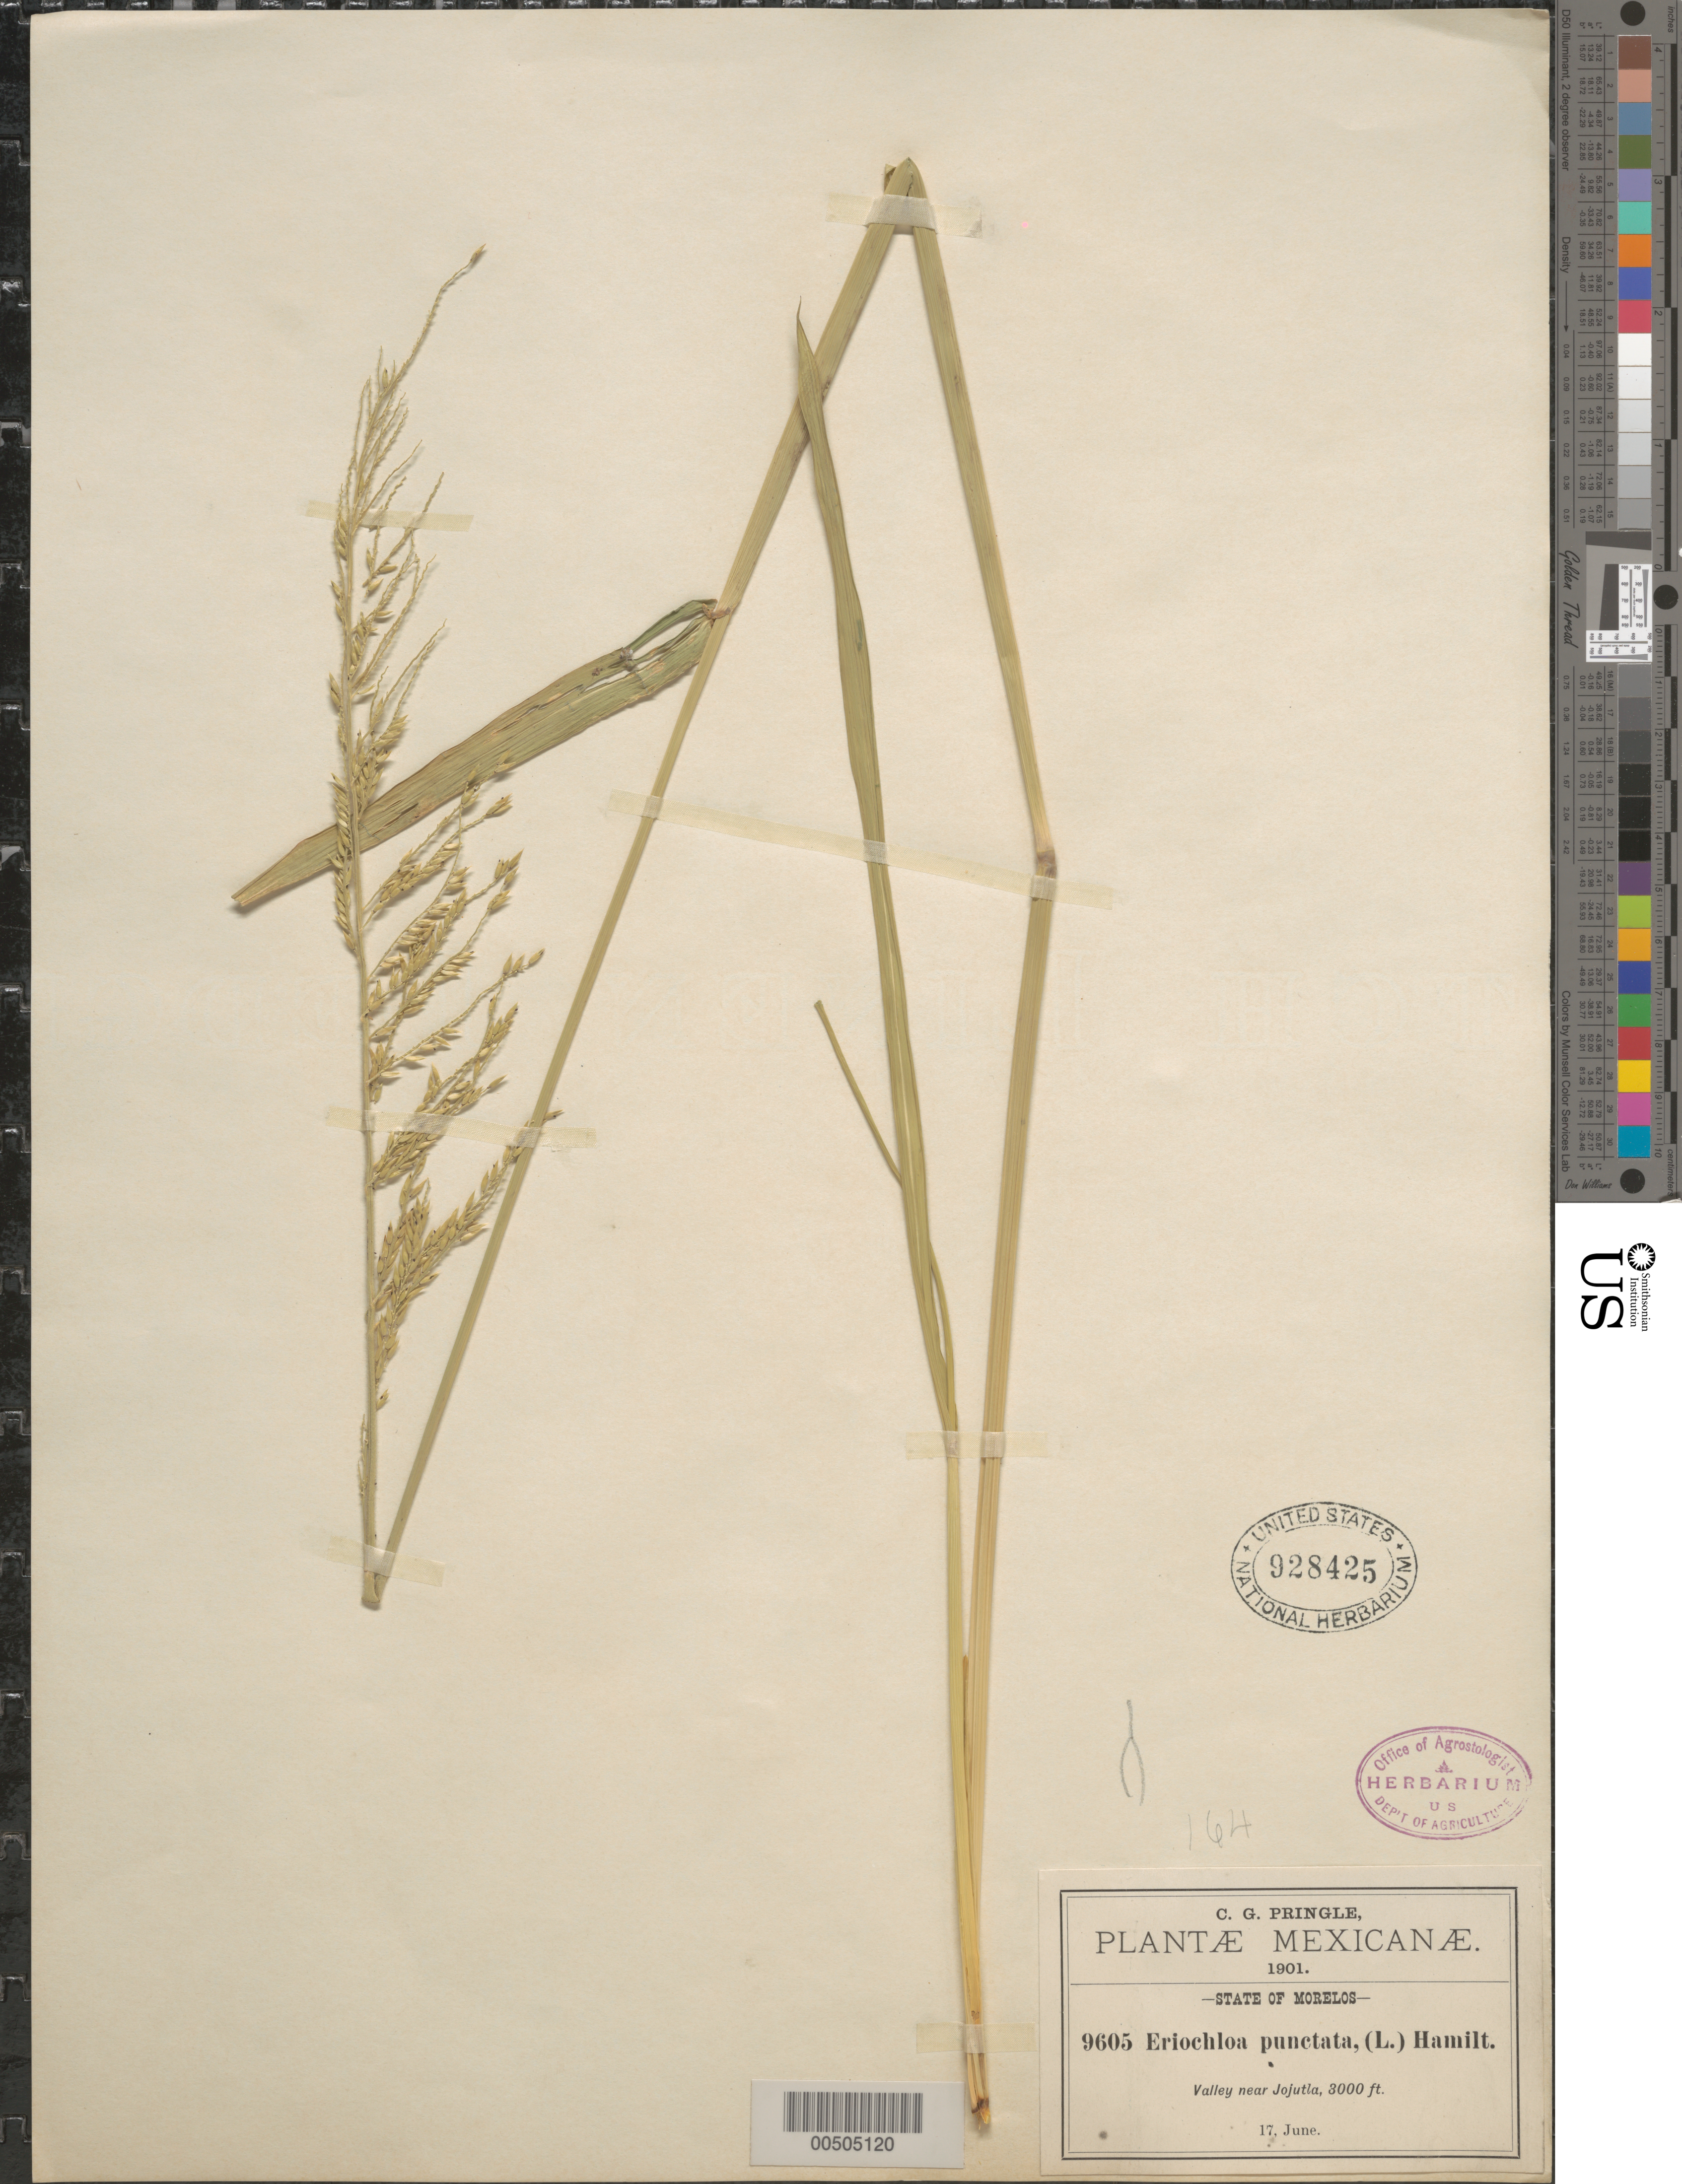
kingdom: Plantae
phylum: Tracheophyta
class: Liliopsida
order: Poales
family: Poaceae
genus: Eriochloa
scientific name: Eriochloa punctata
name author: (L.) Desv. ex Ham.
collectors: C. G. Pringle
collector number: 9605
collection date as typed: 17 Jun 1901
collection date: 1901-06-17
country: Mexico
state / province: Morelos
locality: Near Jojutla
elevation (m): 914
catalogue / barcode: US 928425